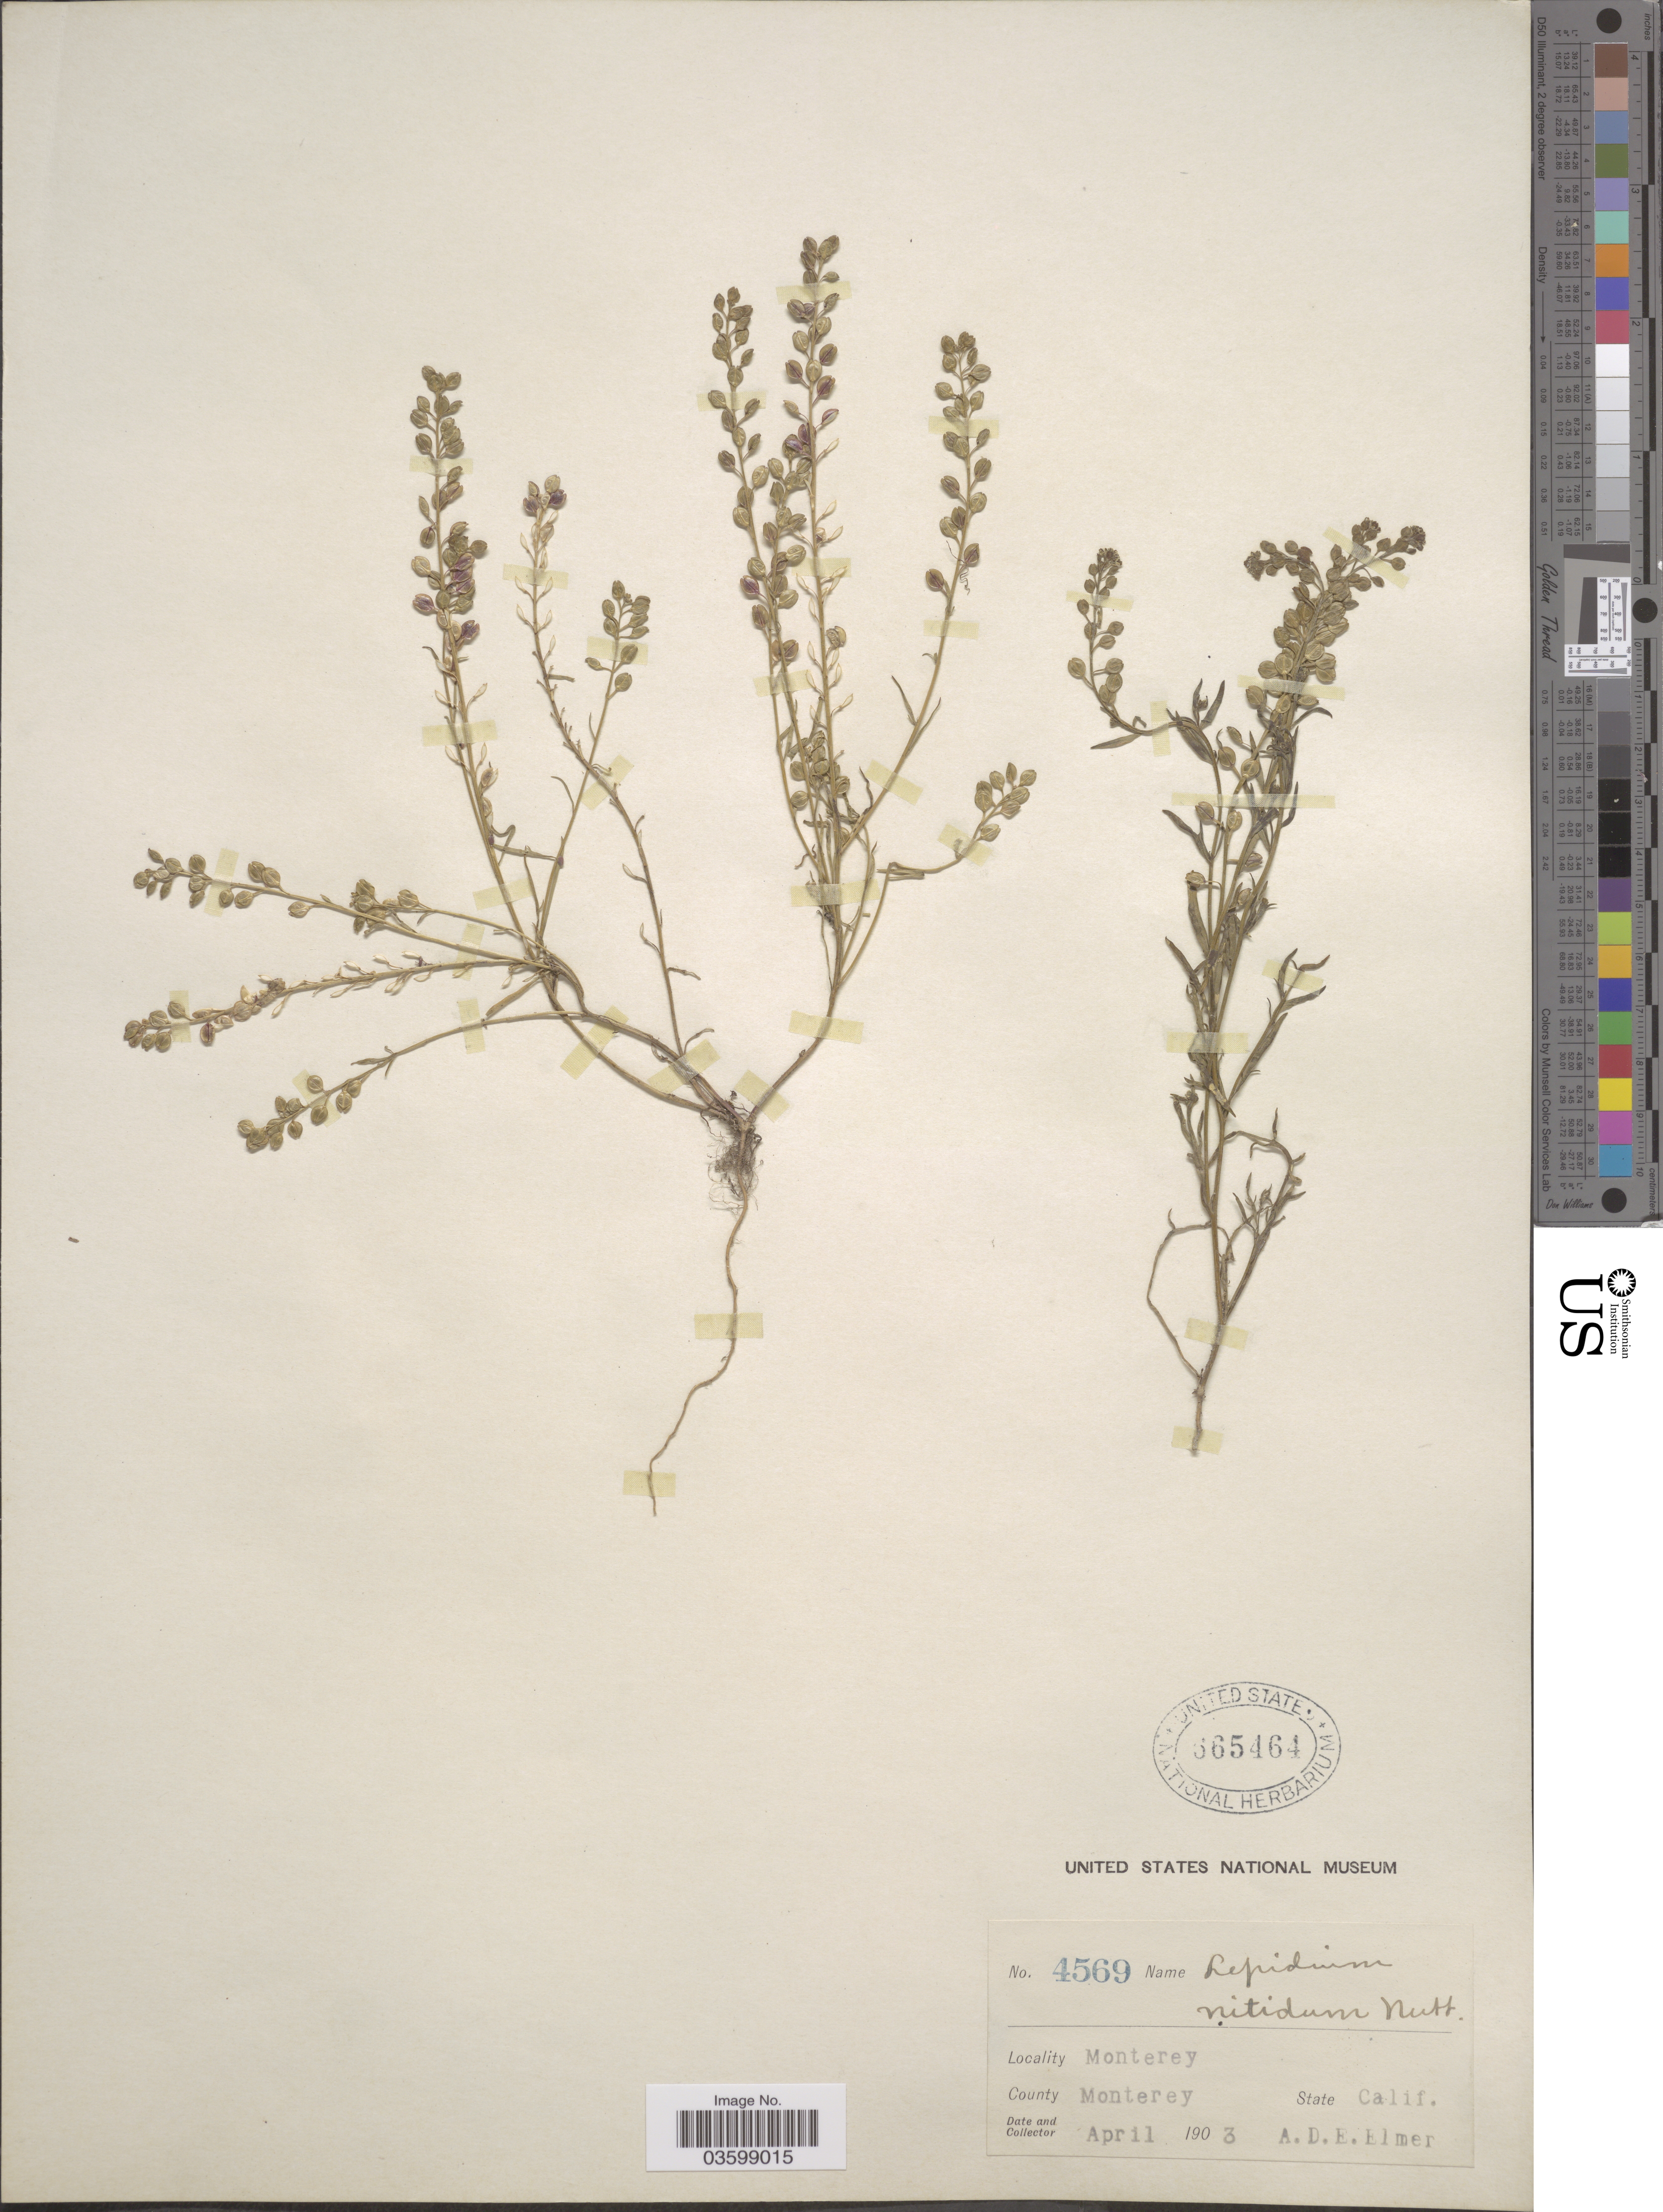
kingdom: Plantae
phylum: Tracheophyta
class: Magnoliopsida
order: Brassicales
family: Brassicaceae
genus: Lepidium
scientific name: Lepidium nitidum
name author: Nutt.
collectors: A. D. E. Elmer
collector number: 4569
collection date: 1903-04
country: United States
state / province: California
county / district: Monterey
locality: Monterey. County Monterey.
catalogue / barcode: US 665464